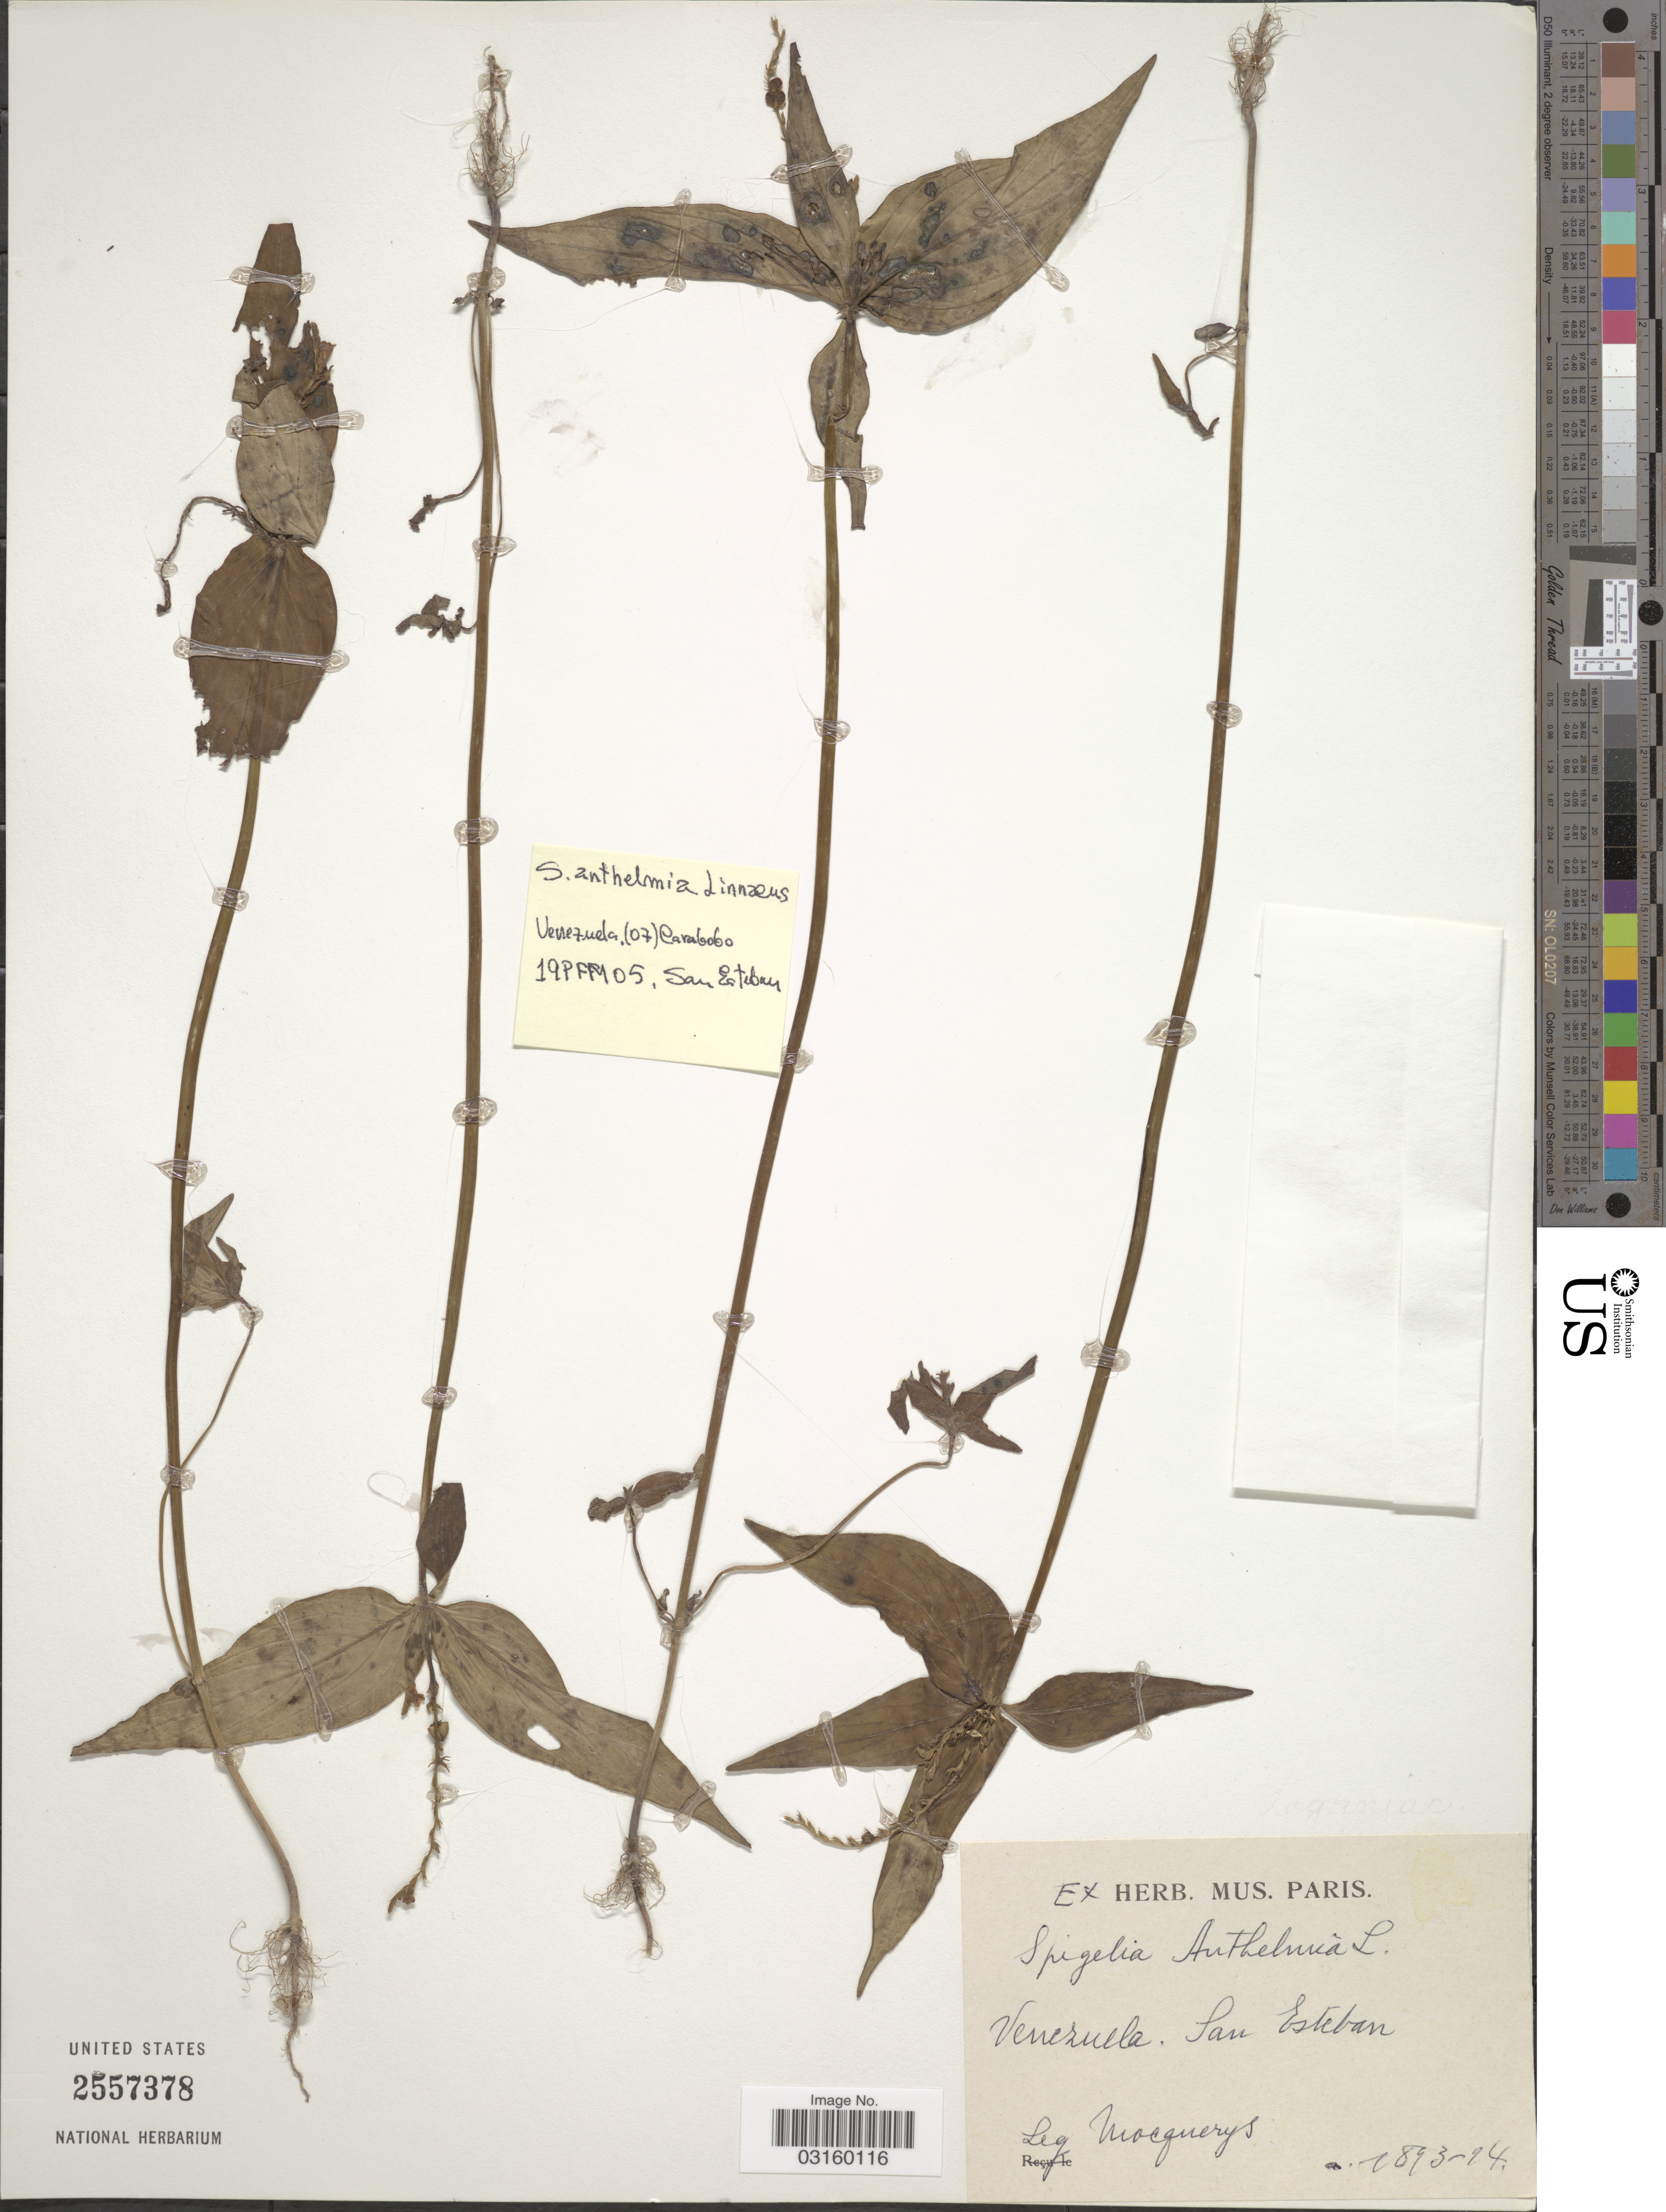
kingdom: Plantae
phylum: Tracheophyta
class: Magnoliopsida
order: Gentianales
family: Loganiaceae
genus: Spigelia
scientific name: Spigelia anthelmia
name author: L.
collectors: A. Mocquerys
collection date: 1893/1894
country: Venezuela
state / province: Carabobo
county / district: Puerto Cabello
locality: San Esteban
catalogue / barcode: US 2557378